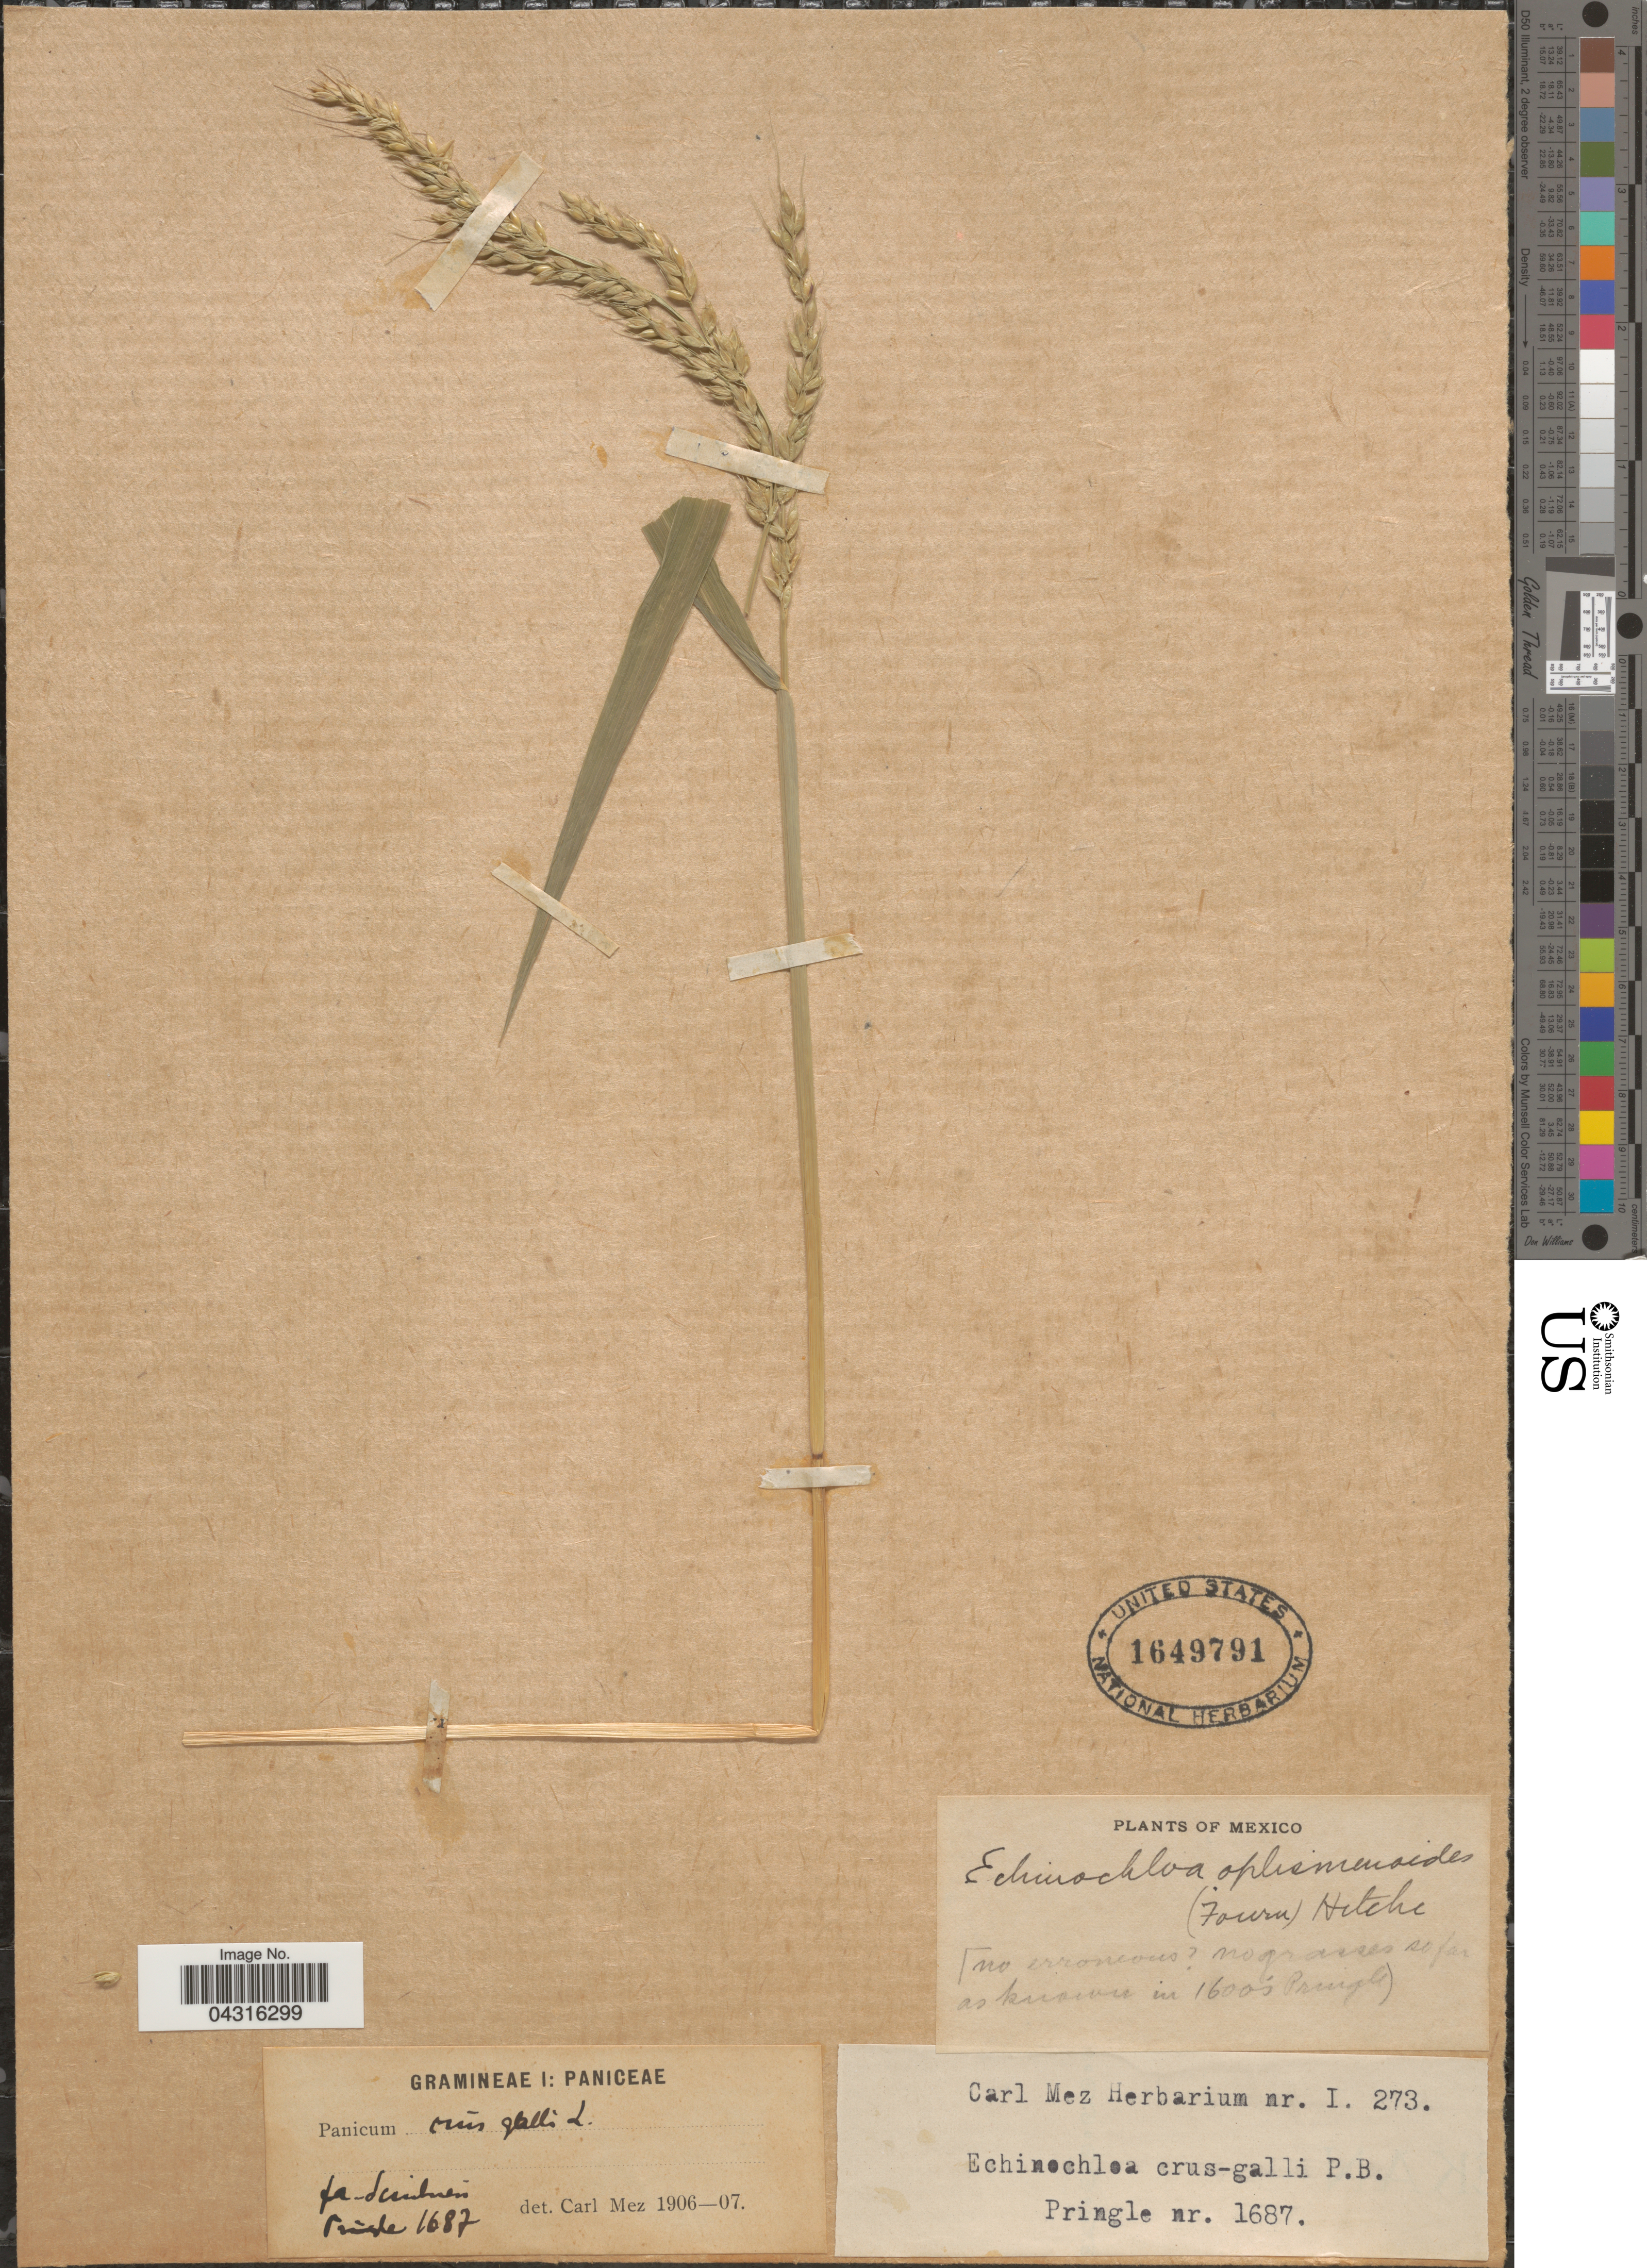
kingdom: Plantae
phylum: Tracheophyta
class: Liliopsida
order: Poales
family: Poaceae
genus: Echinochloa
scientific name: Echinochloa oplismenoides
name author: (E. Fourn.) Hitchc.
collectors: -- Pringle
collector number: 1687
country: Mexico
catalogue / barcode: US 1649791